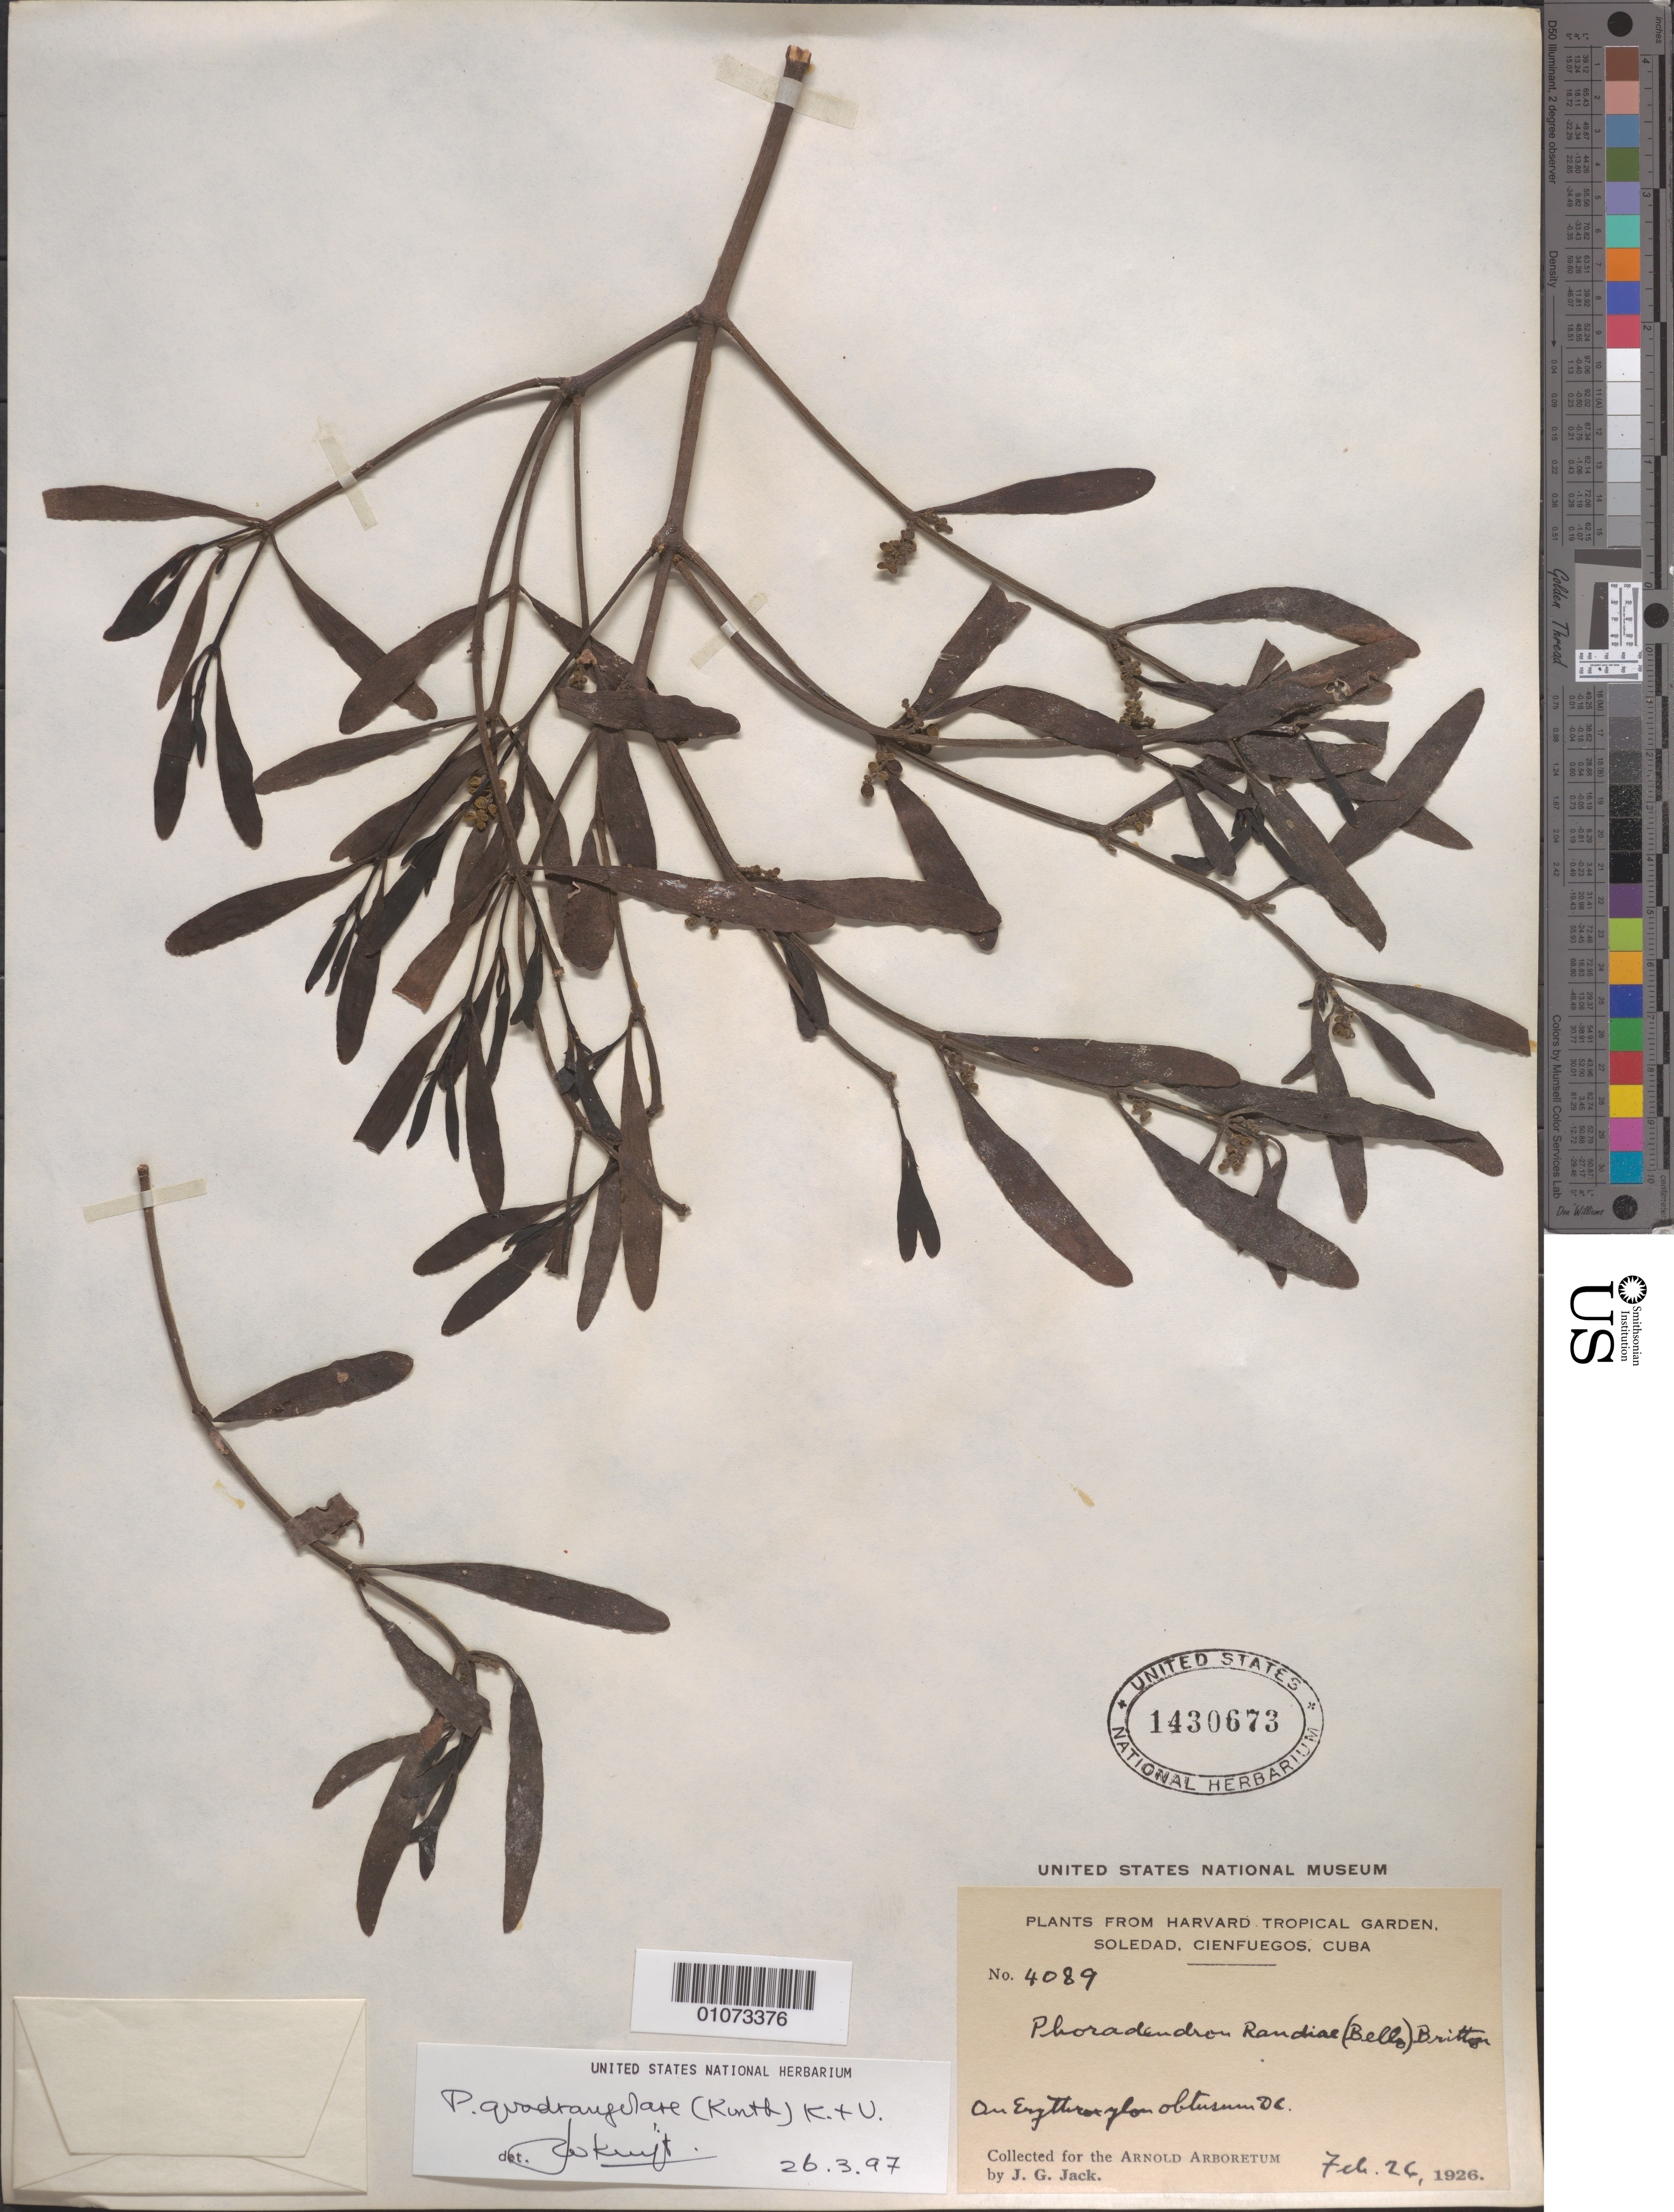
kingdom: Plantae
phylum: Tracheophyta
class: Magnoliopsida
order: Santalales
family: Viscaceae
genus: Phoradendron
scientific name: Phoradendron quadrangulare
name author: (Kunth) Griseb.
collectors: J. G. Jack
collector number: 4089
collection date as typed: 26 Feb 1926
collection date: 1926-02-26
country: Cuba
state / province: Cienfuegos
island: Cuba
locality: Cienfuegos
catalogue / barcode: US 1430673